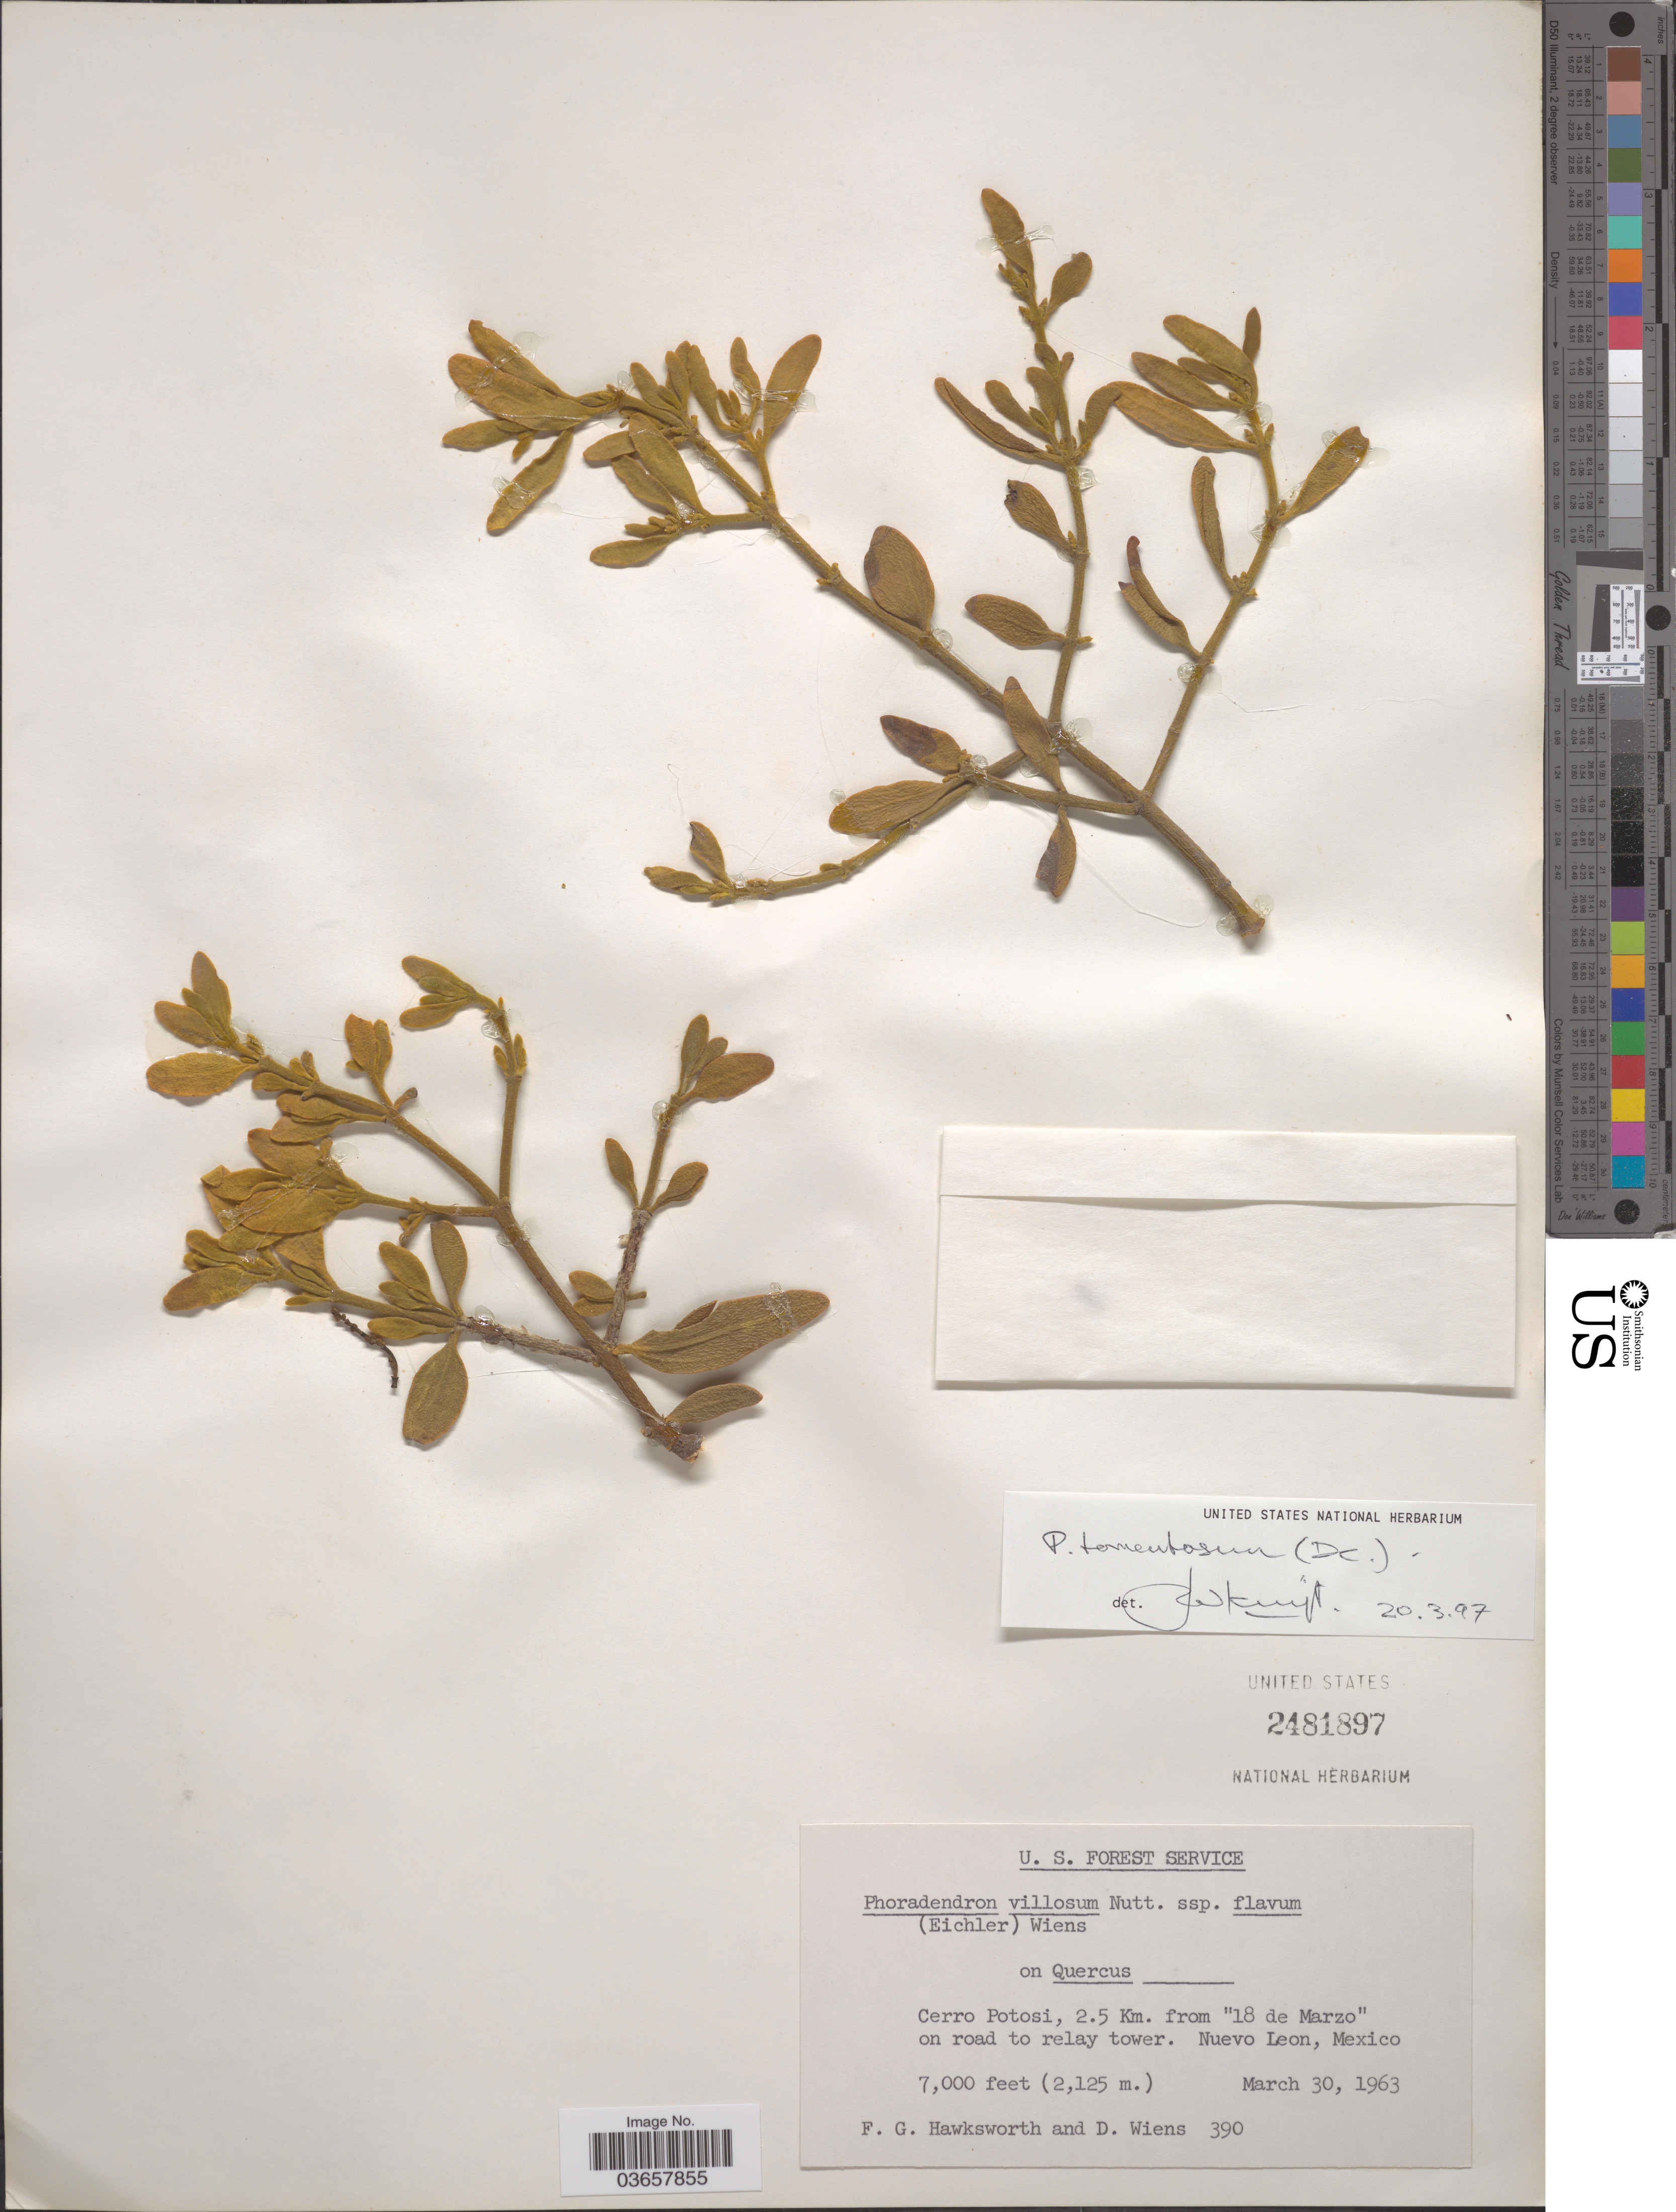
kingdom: Plantae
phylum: Tracheophyta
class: Magnoliopsida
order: Santalales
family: Viscaceae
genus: Phoradendron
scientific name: Phoradendron tomentosum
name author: DC.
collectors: F. G. Hawksworth & D. Wiens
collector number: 390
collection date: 1963-03-30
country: Mexico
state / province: Nuevo León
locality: Cerro Potosi, 2.5 Km. from "18 de Marzo" on road to relay tower.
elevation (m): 2134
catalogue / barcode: US 2481897